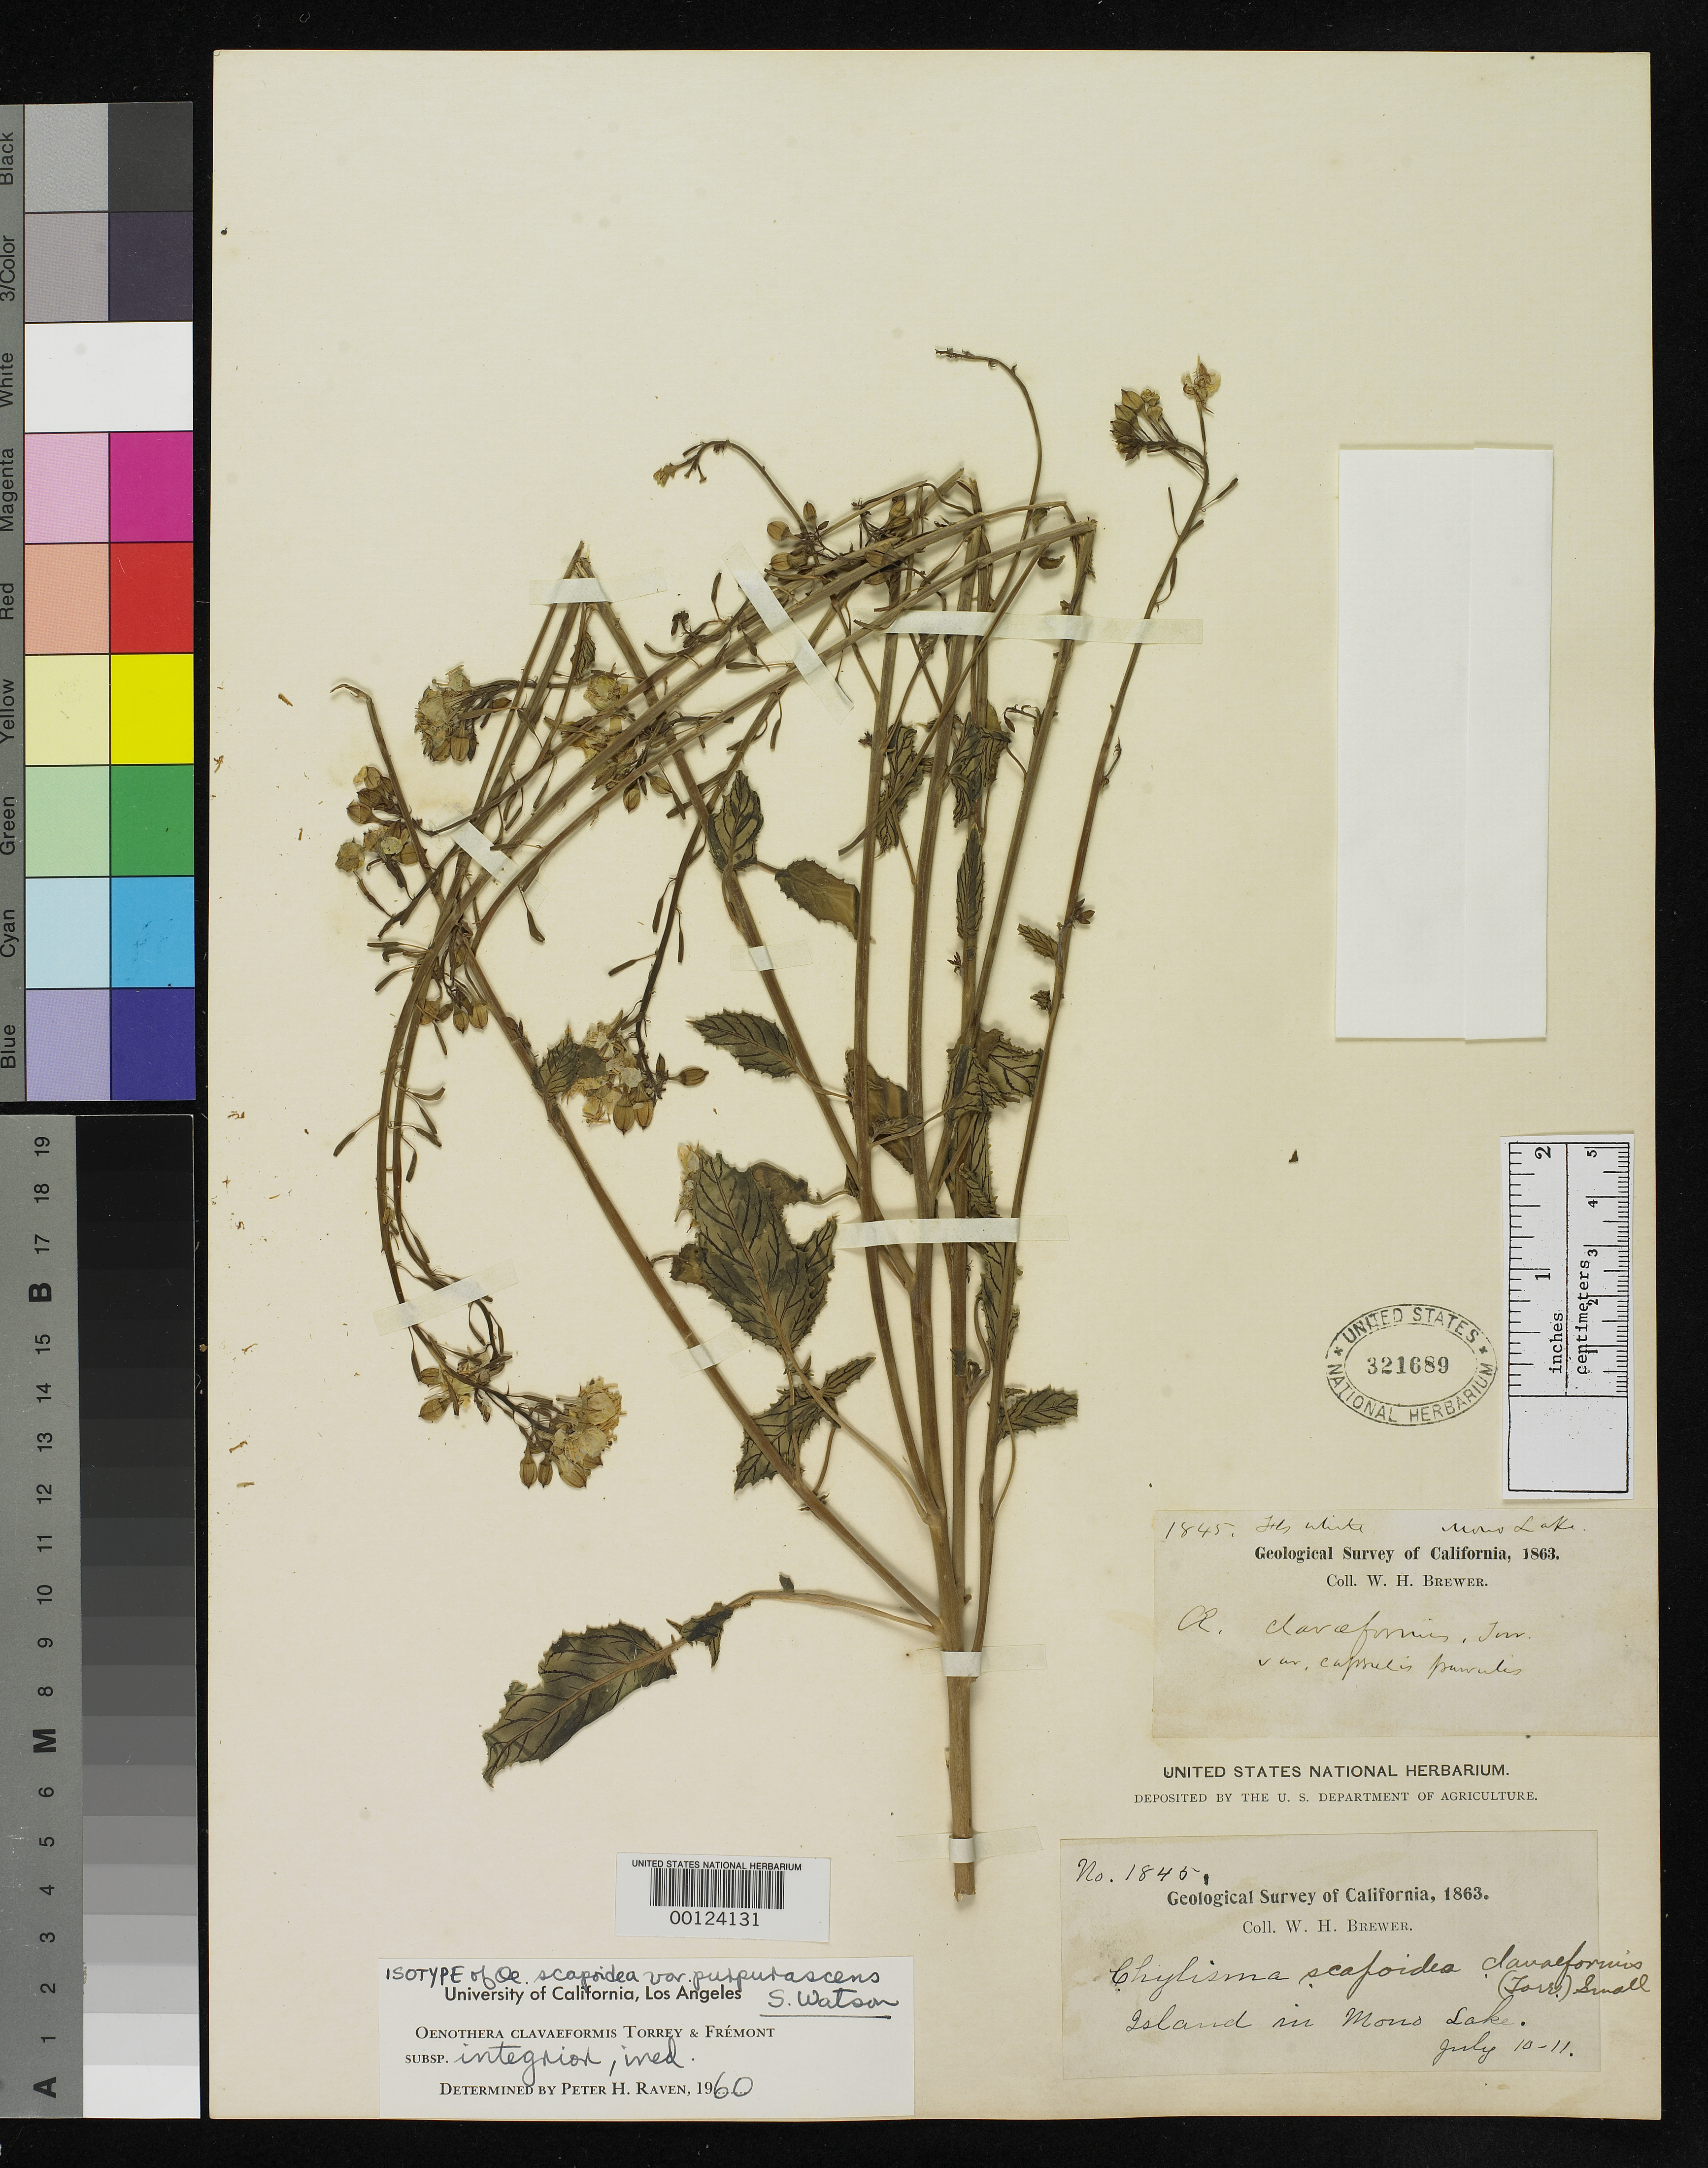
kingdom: Plantae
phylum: Tracheophyta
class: Magnoliopsida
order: Myrtales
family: Onagraceae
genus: Oenothera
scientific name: Oenothera scapoidea var. purpurascens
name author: S. Watson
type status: Isotype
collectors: W. H. Brewer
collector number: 1845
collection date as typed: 10 Jul 1863 to 11 Jul 1863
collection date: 1863-07-10/1863-07-11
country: United States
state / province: California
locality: Island in Mono Lake.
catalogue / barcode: US 321689